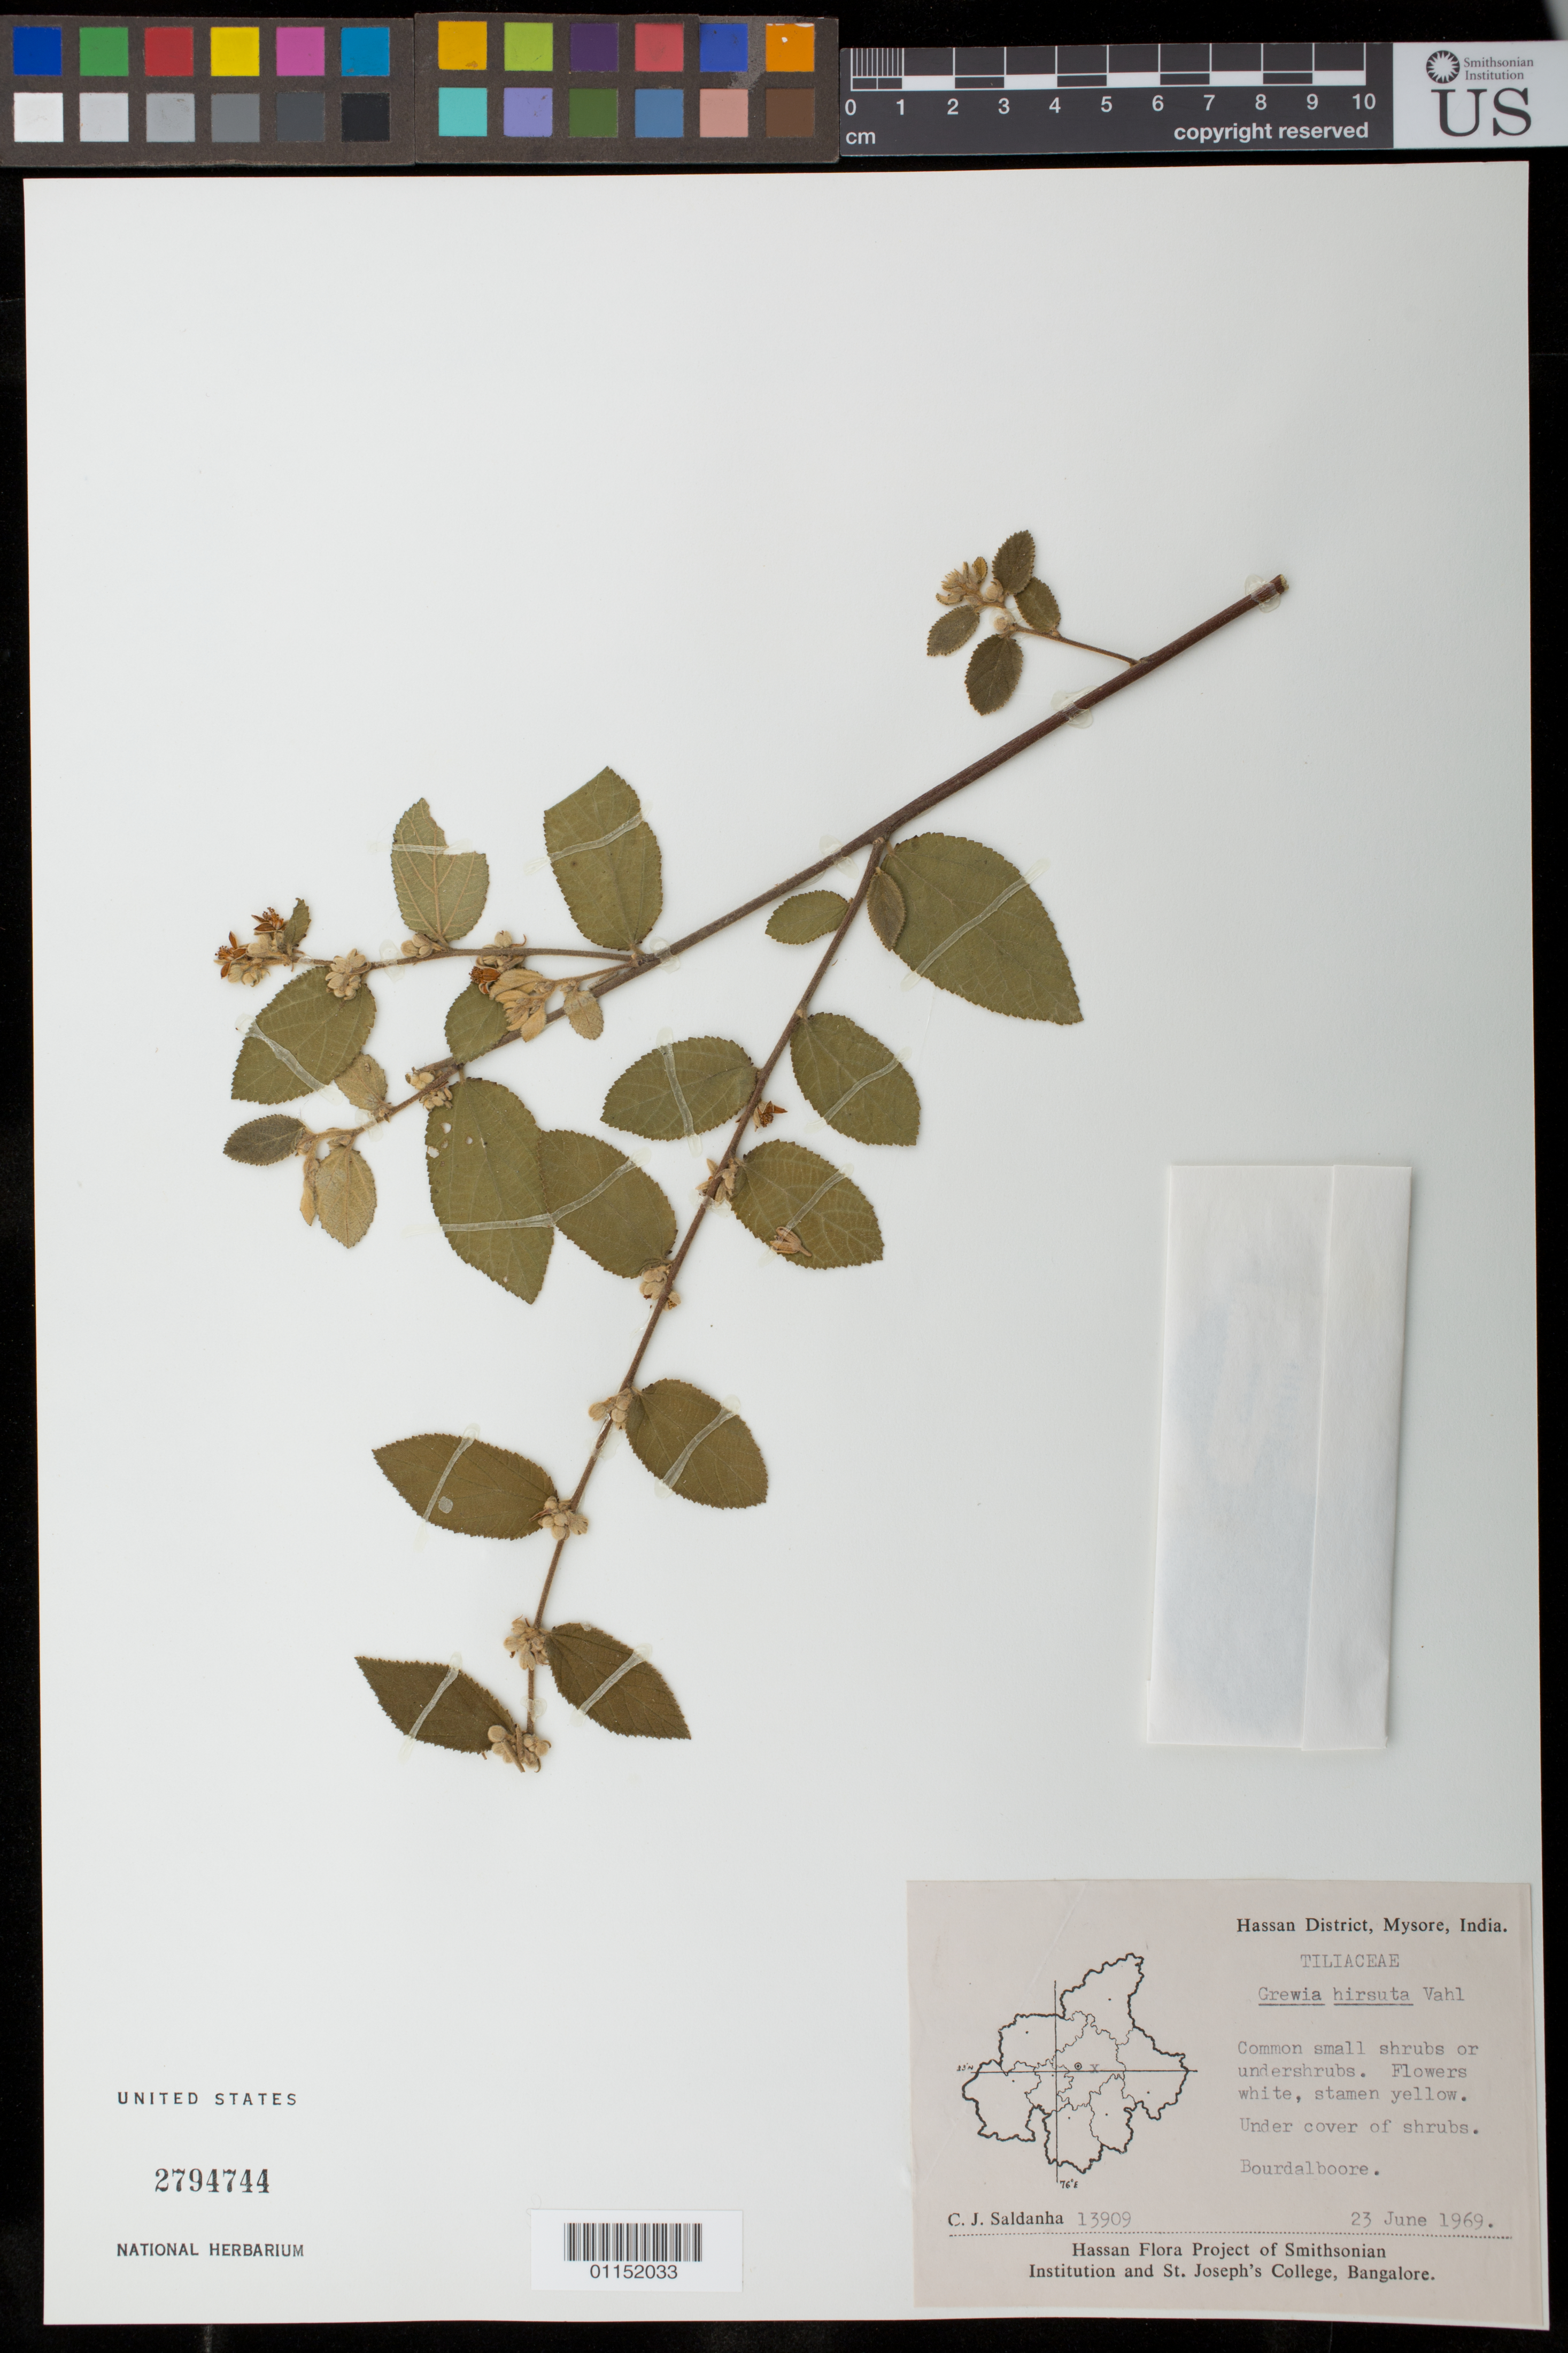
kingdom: Plantae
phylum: Tracheophyta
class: Magnoliopsida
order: Malvales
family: Malvaceae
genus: Microcos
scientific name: Microcos hirsuta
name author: (Korth.) Burret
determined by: Jourdain-Fievet, L.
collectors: C. J. Saldanha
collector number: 13909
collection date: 1969-06-23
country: India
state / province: Karnataka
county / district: Hassan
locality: Mysore, Bourdalboore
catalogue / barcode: US 2794744